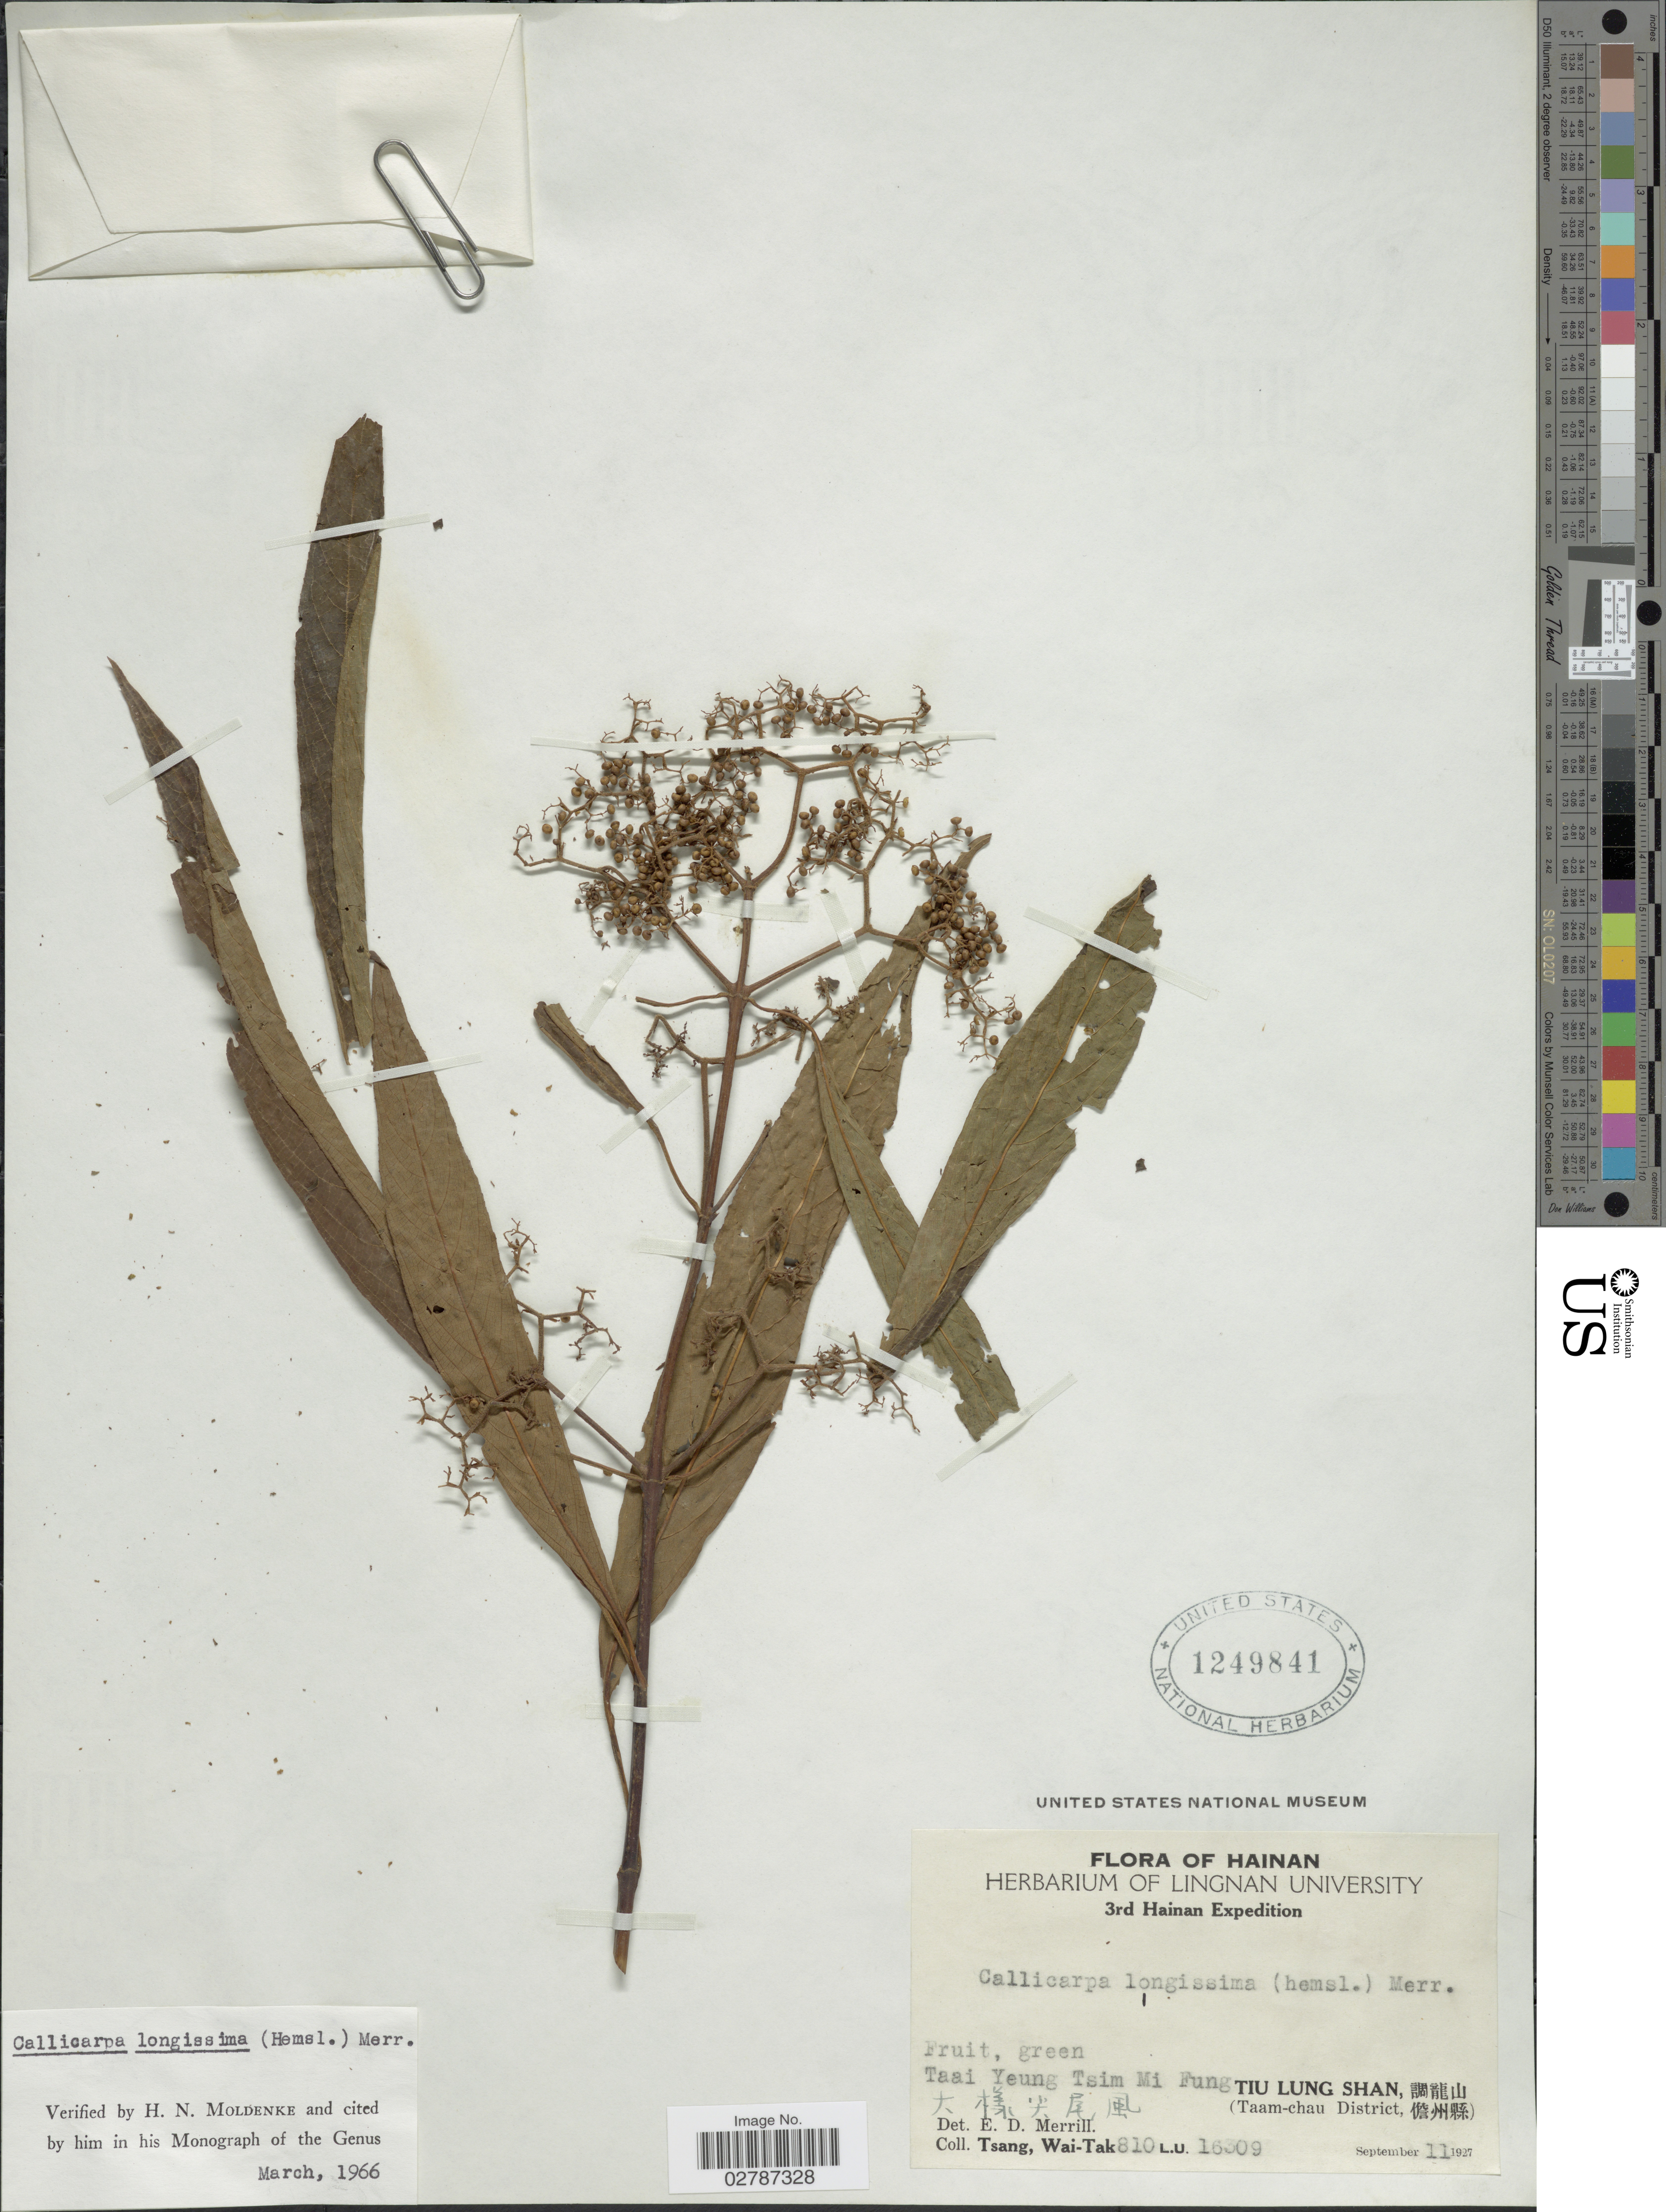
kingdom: Plantae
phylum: Tracheophyta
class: Magnoliopsida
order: Lamiales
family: Lamiaceae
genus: Callicarpa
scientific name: Callicarpa longissima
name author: (Hemsl.) Merr.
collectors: W. T. Tsang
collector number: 810L.U.16309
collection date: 1927-09-11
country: China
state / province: Hainan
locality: Taai Yeung Tsim Mi Fung. Tiu Lung Shan, X. (Taam-chau District, X).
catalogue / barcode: US 1249841